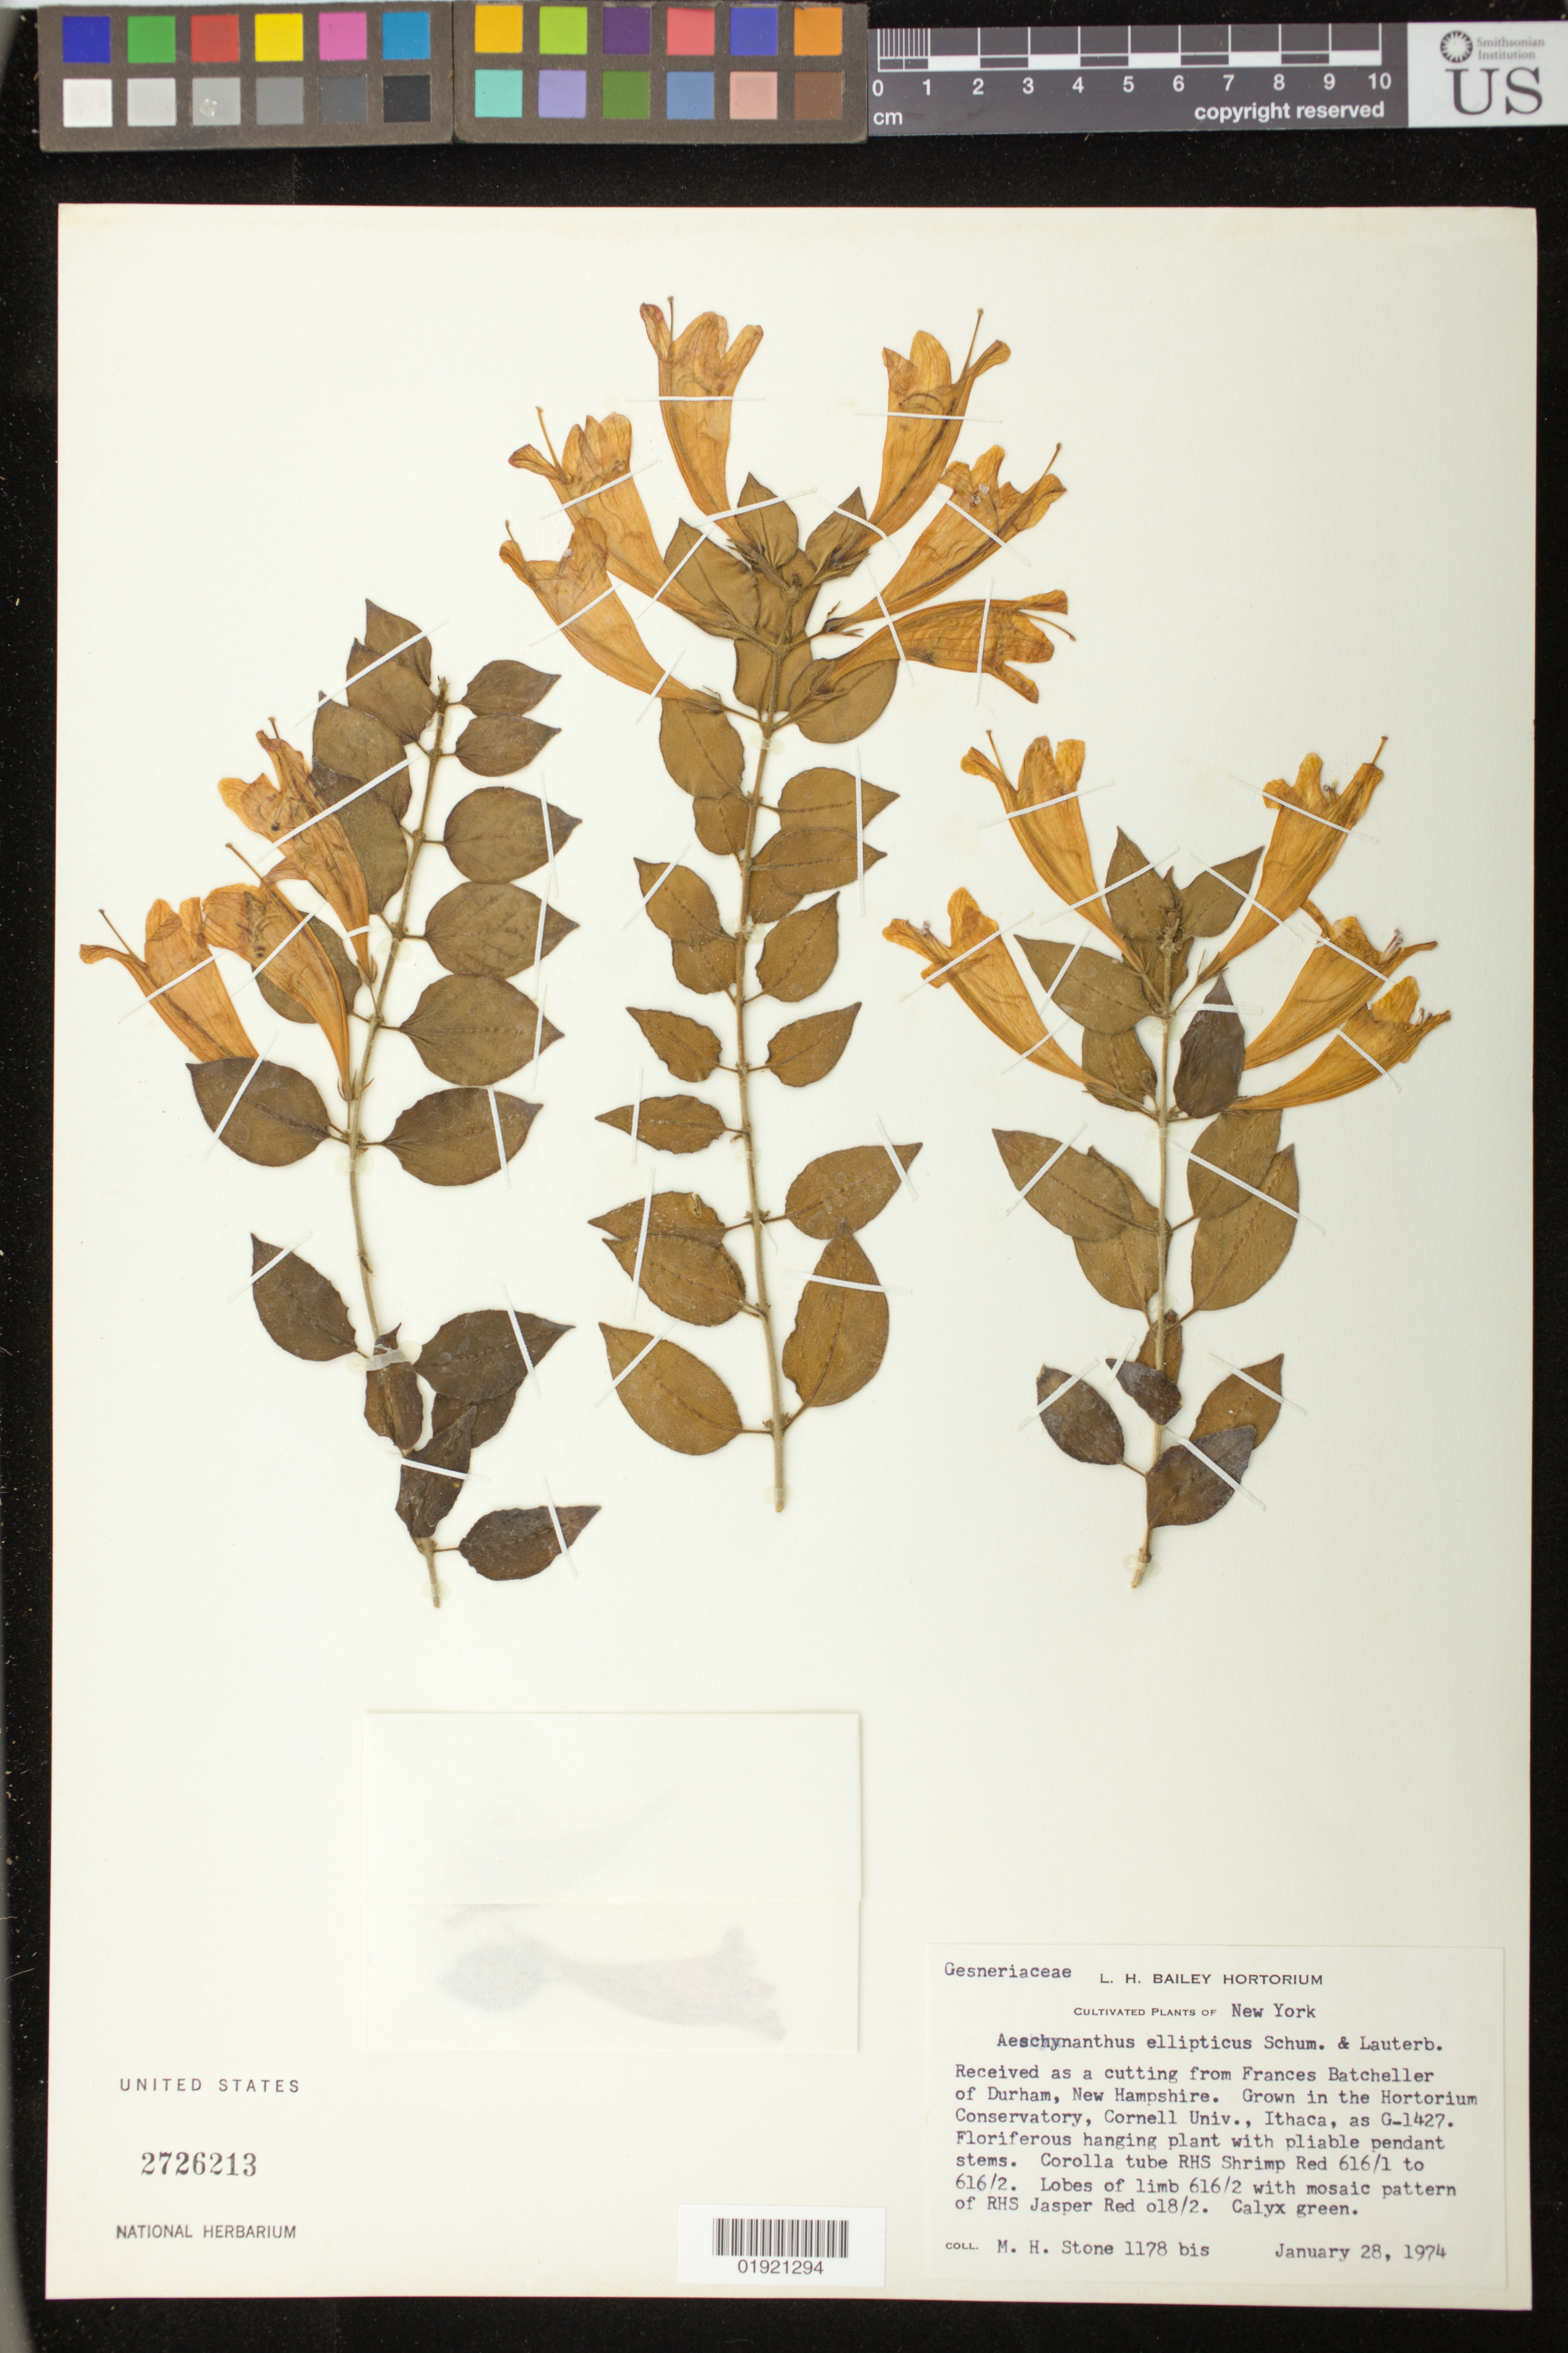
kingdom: Plantae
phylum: Tracheophyta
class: Magnoliopsida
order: Lamiales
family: Gesneriaceae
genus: Aeschynanthus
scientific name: Aeschynanthus ellipticus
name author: Lauterb. & K. Schum.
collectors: M. Stone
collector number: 1178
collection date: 1974-01-28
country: United States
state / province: New York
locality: Received as a cutting from Frances Batcheller of Durham, New Hampshire. Grown in the Hortorium Conservatory, Cornell Univ., Ithaca, as G-1427.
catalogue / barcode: US 2726213